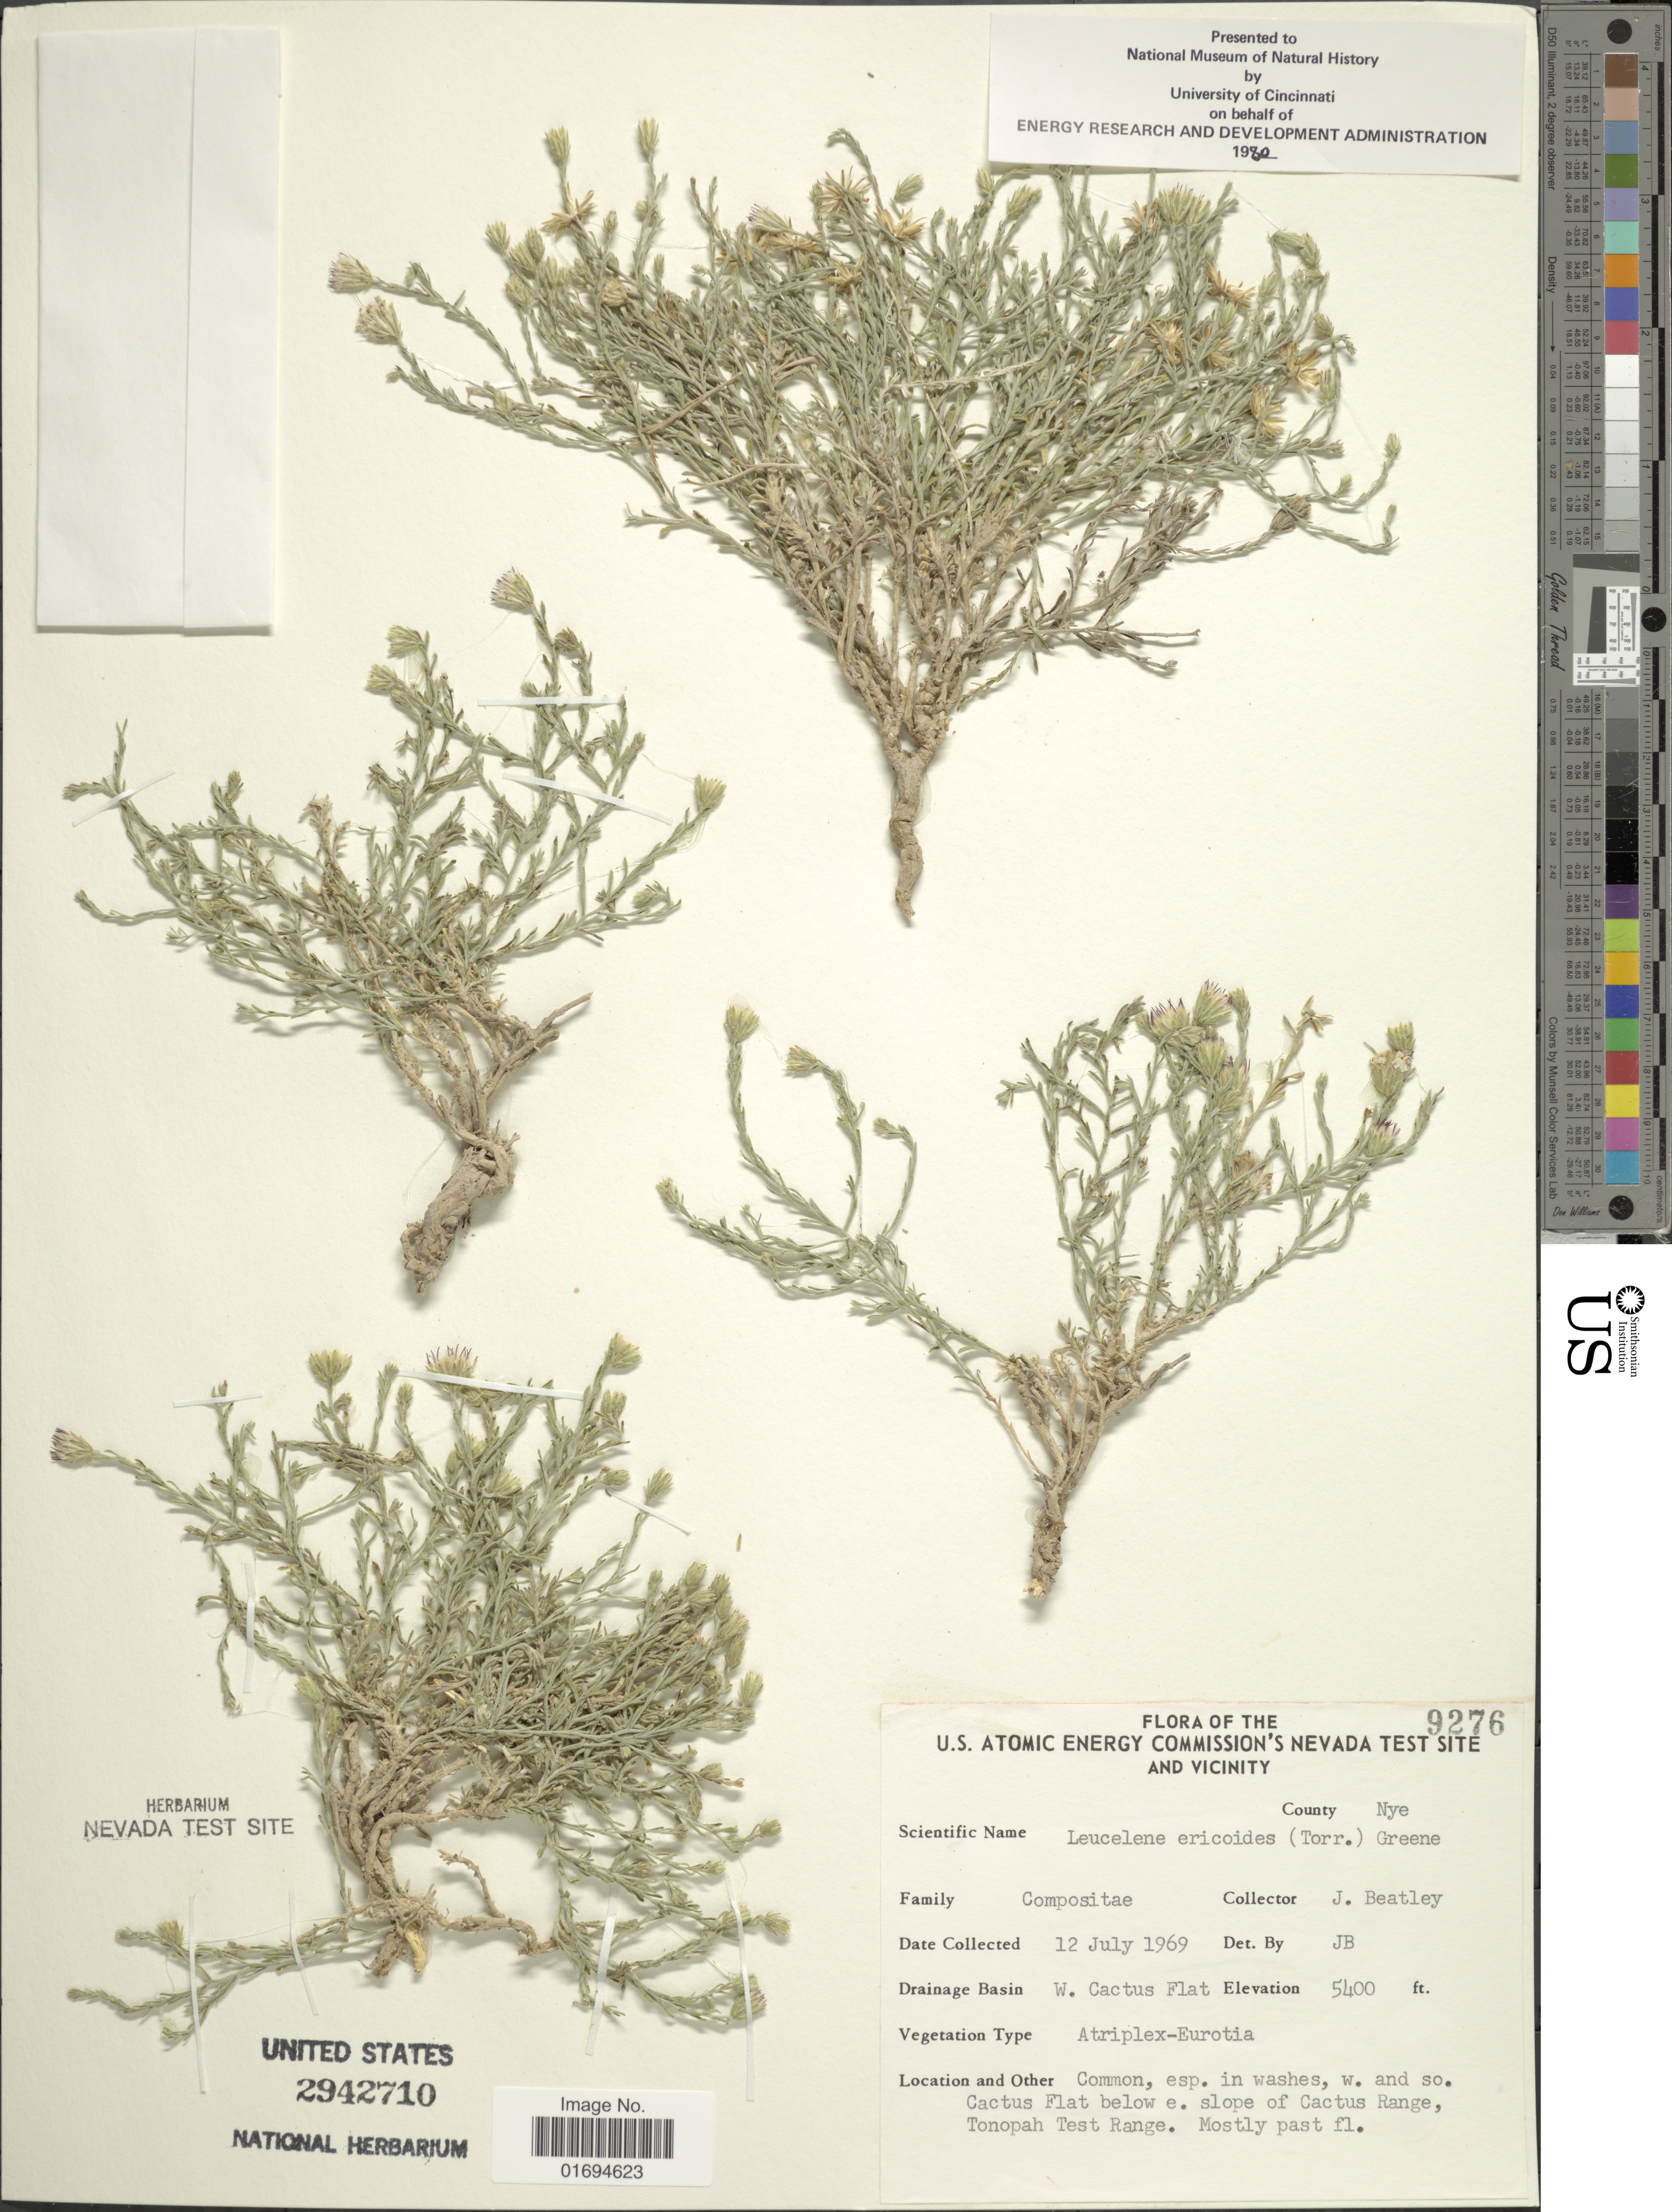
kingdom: Plantae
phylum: Tracheophyta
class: Magnoliopsida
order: Asterales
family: Asteraceae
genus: Chaetopappa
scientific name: Chaetopappa ericoides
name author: (Torr.) G.L. Nesom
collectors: J. C. Beatley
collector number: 9276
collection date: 1969-07-12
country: United States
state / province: Nevada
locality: U.S. Atomic Energy Commission's Nevada Test site and vicinity, County Nye, Cactus Flat below e. slope of Cactus Range, Tonopah Test Range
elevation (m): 1646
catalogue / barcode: US 2942710